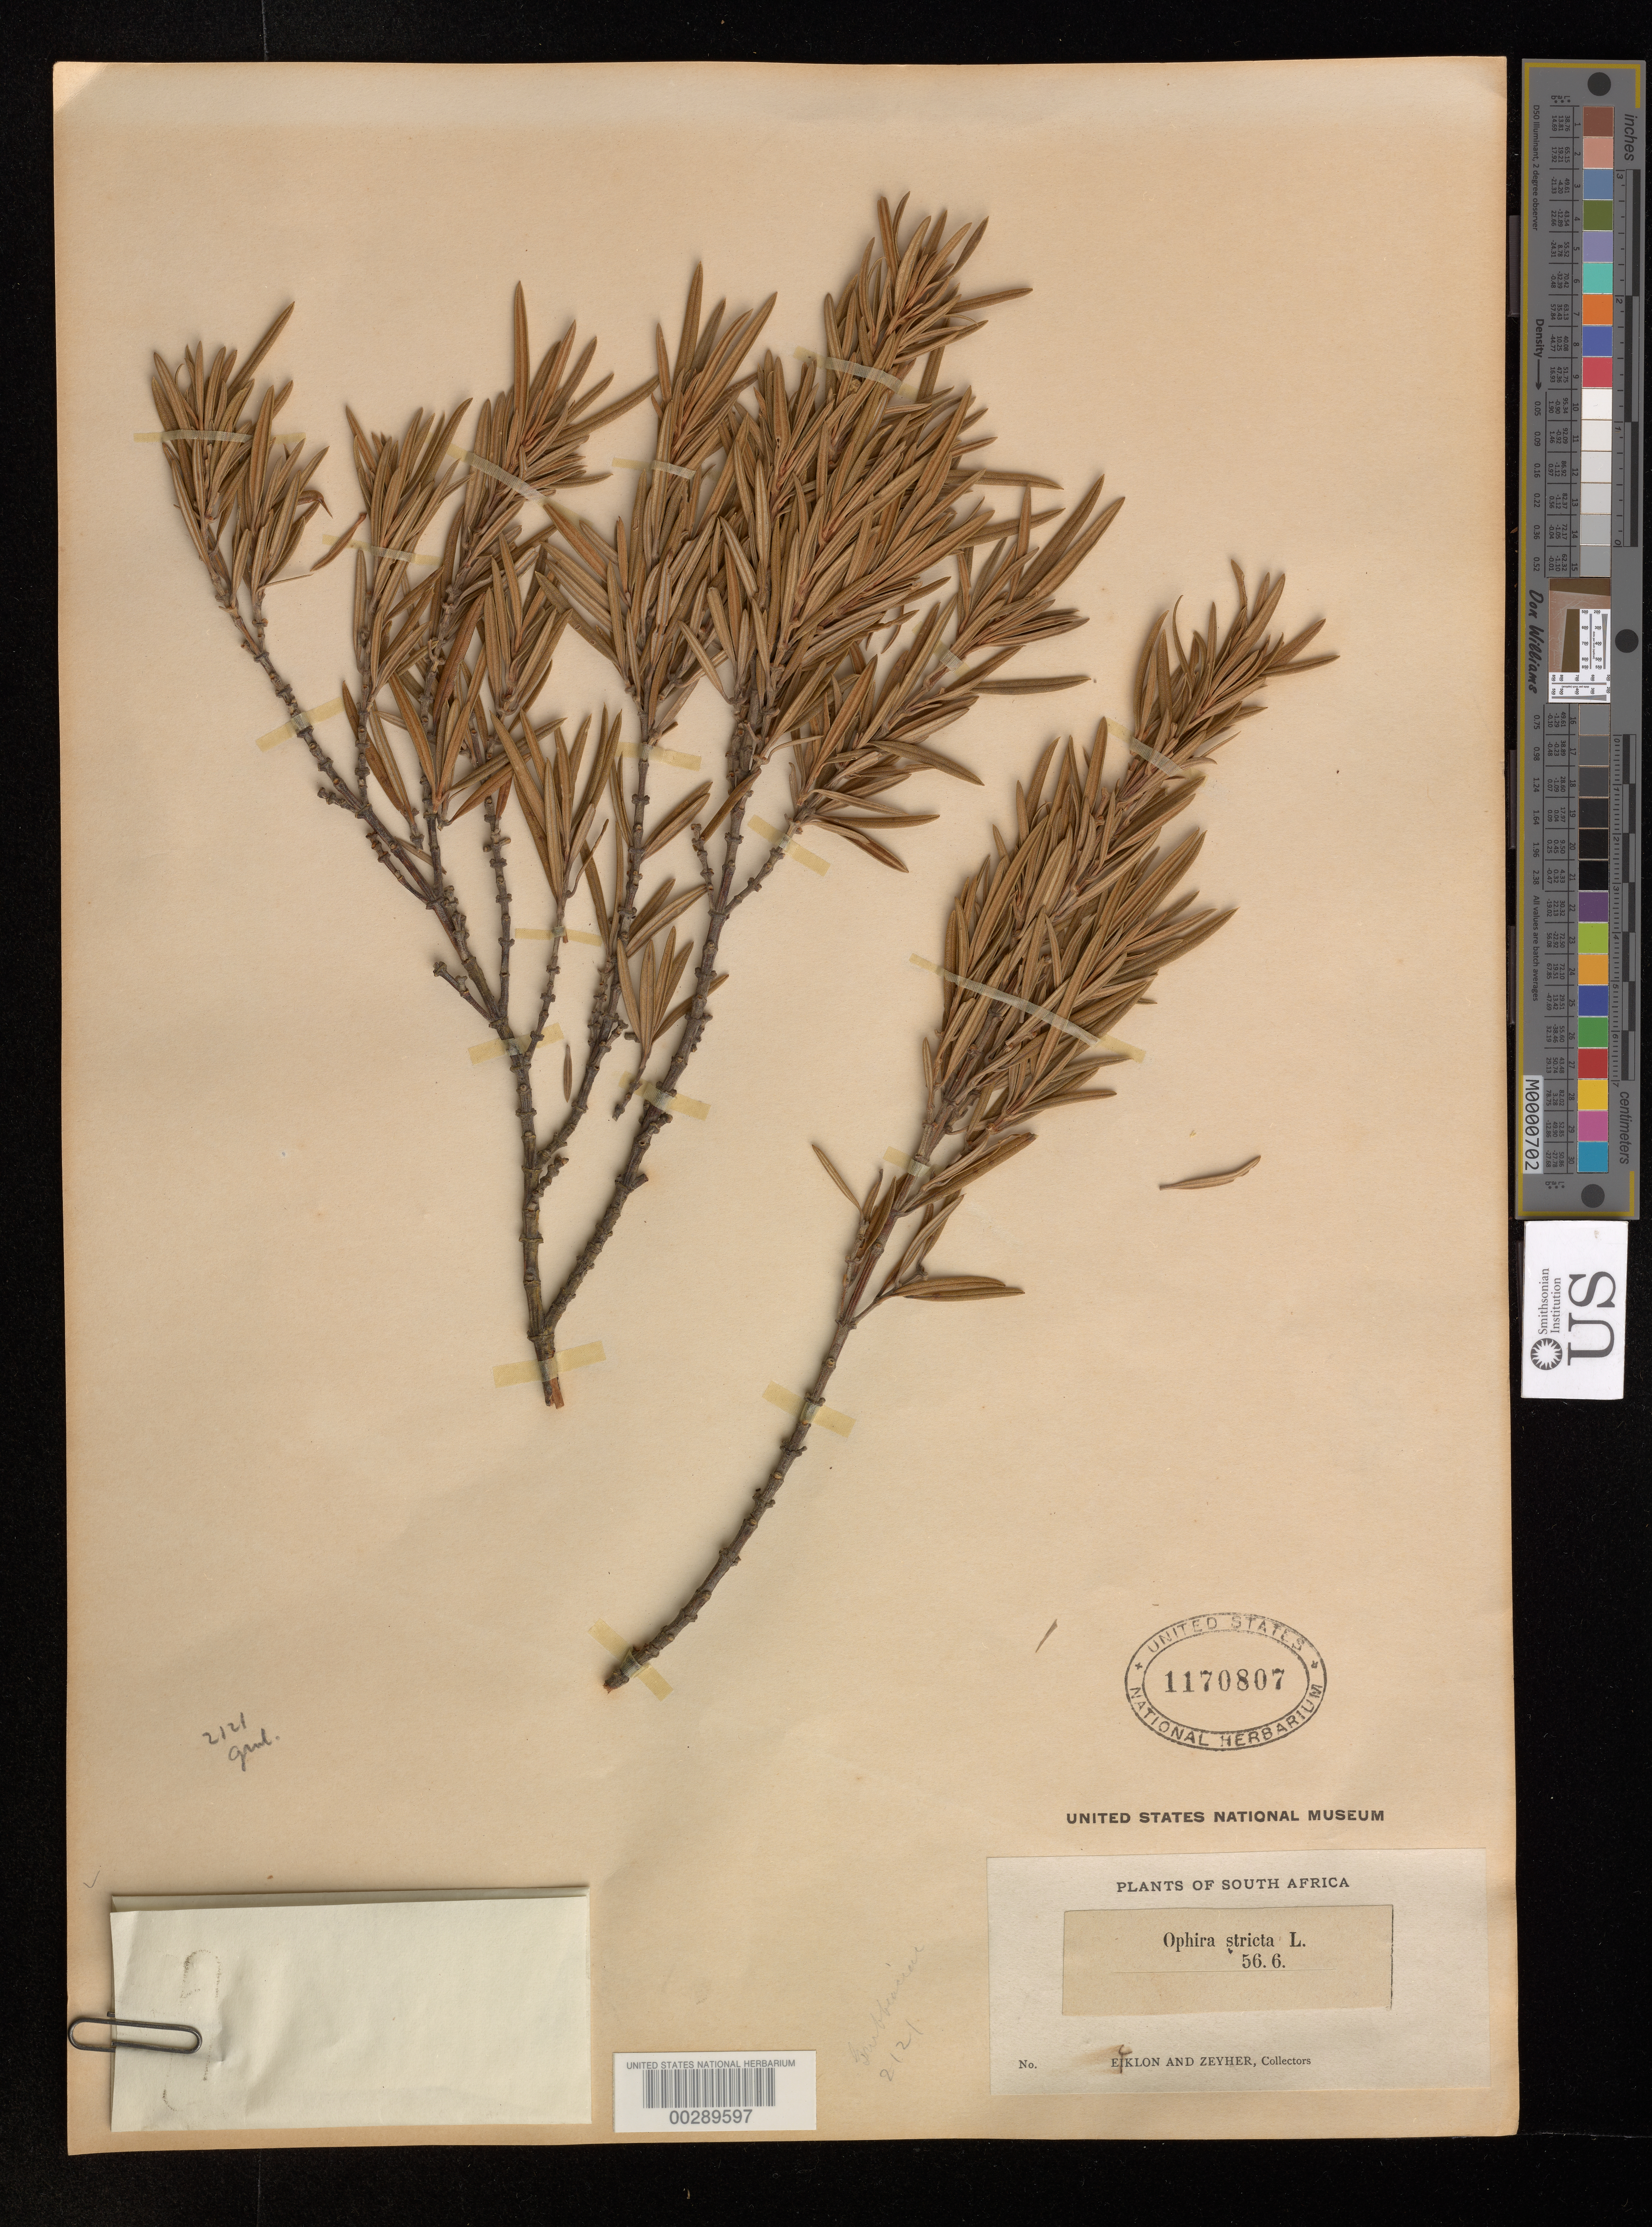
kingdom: Plantae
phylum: Tracheophyta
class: Magnoliopsida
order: Cornales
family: Grubbiaceae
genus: Grubbia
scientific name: Grubbia stricta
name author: DC.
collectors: C. F. Ecklon & C. Zeyher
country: South Africa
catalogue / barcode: US 1170807